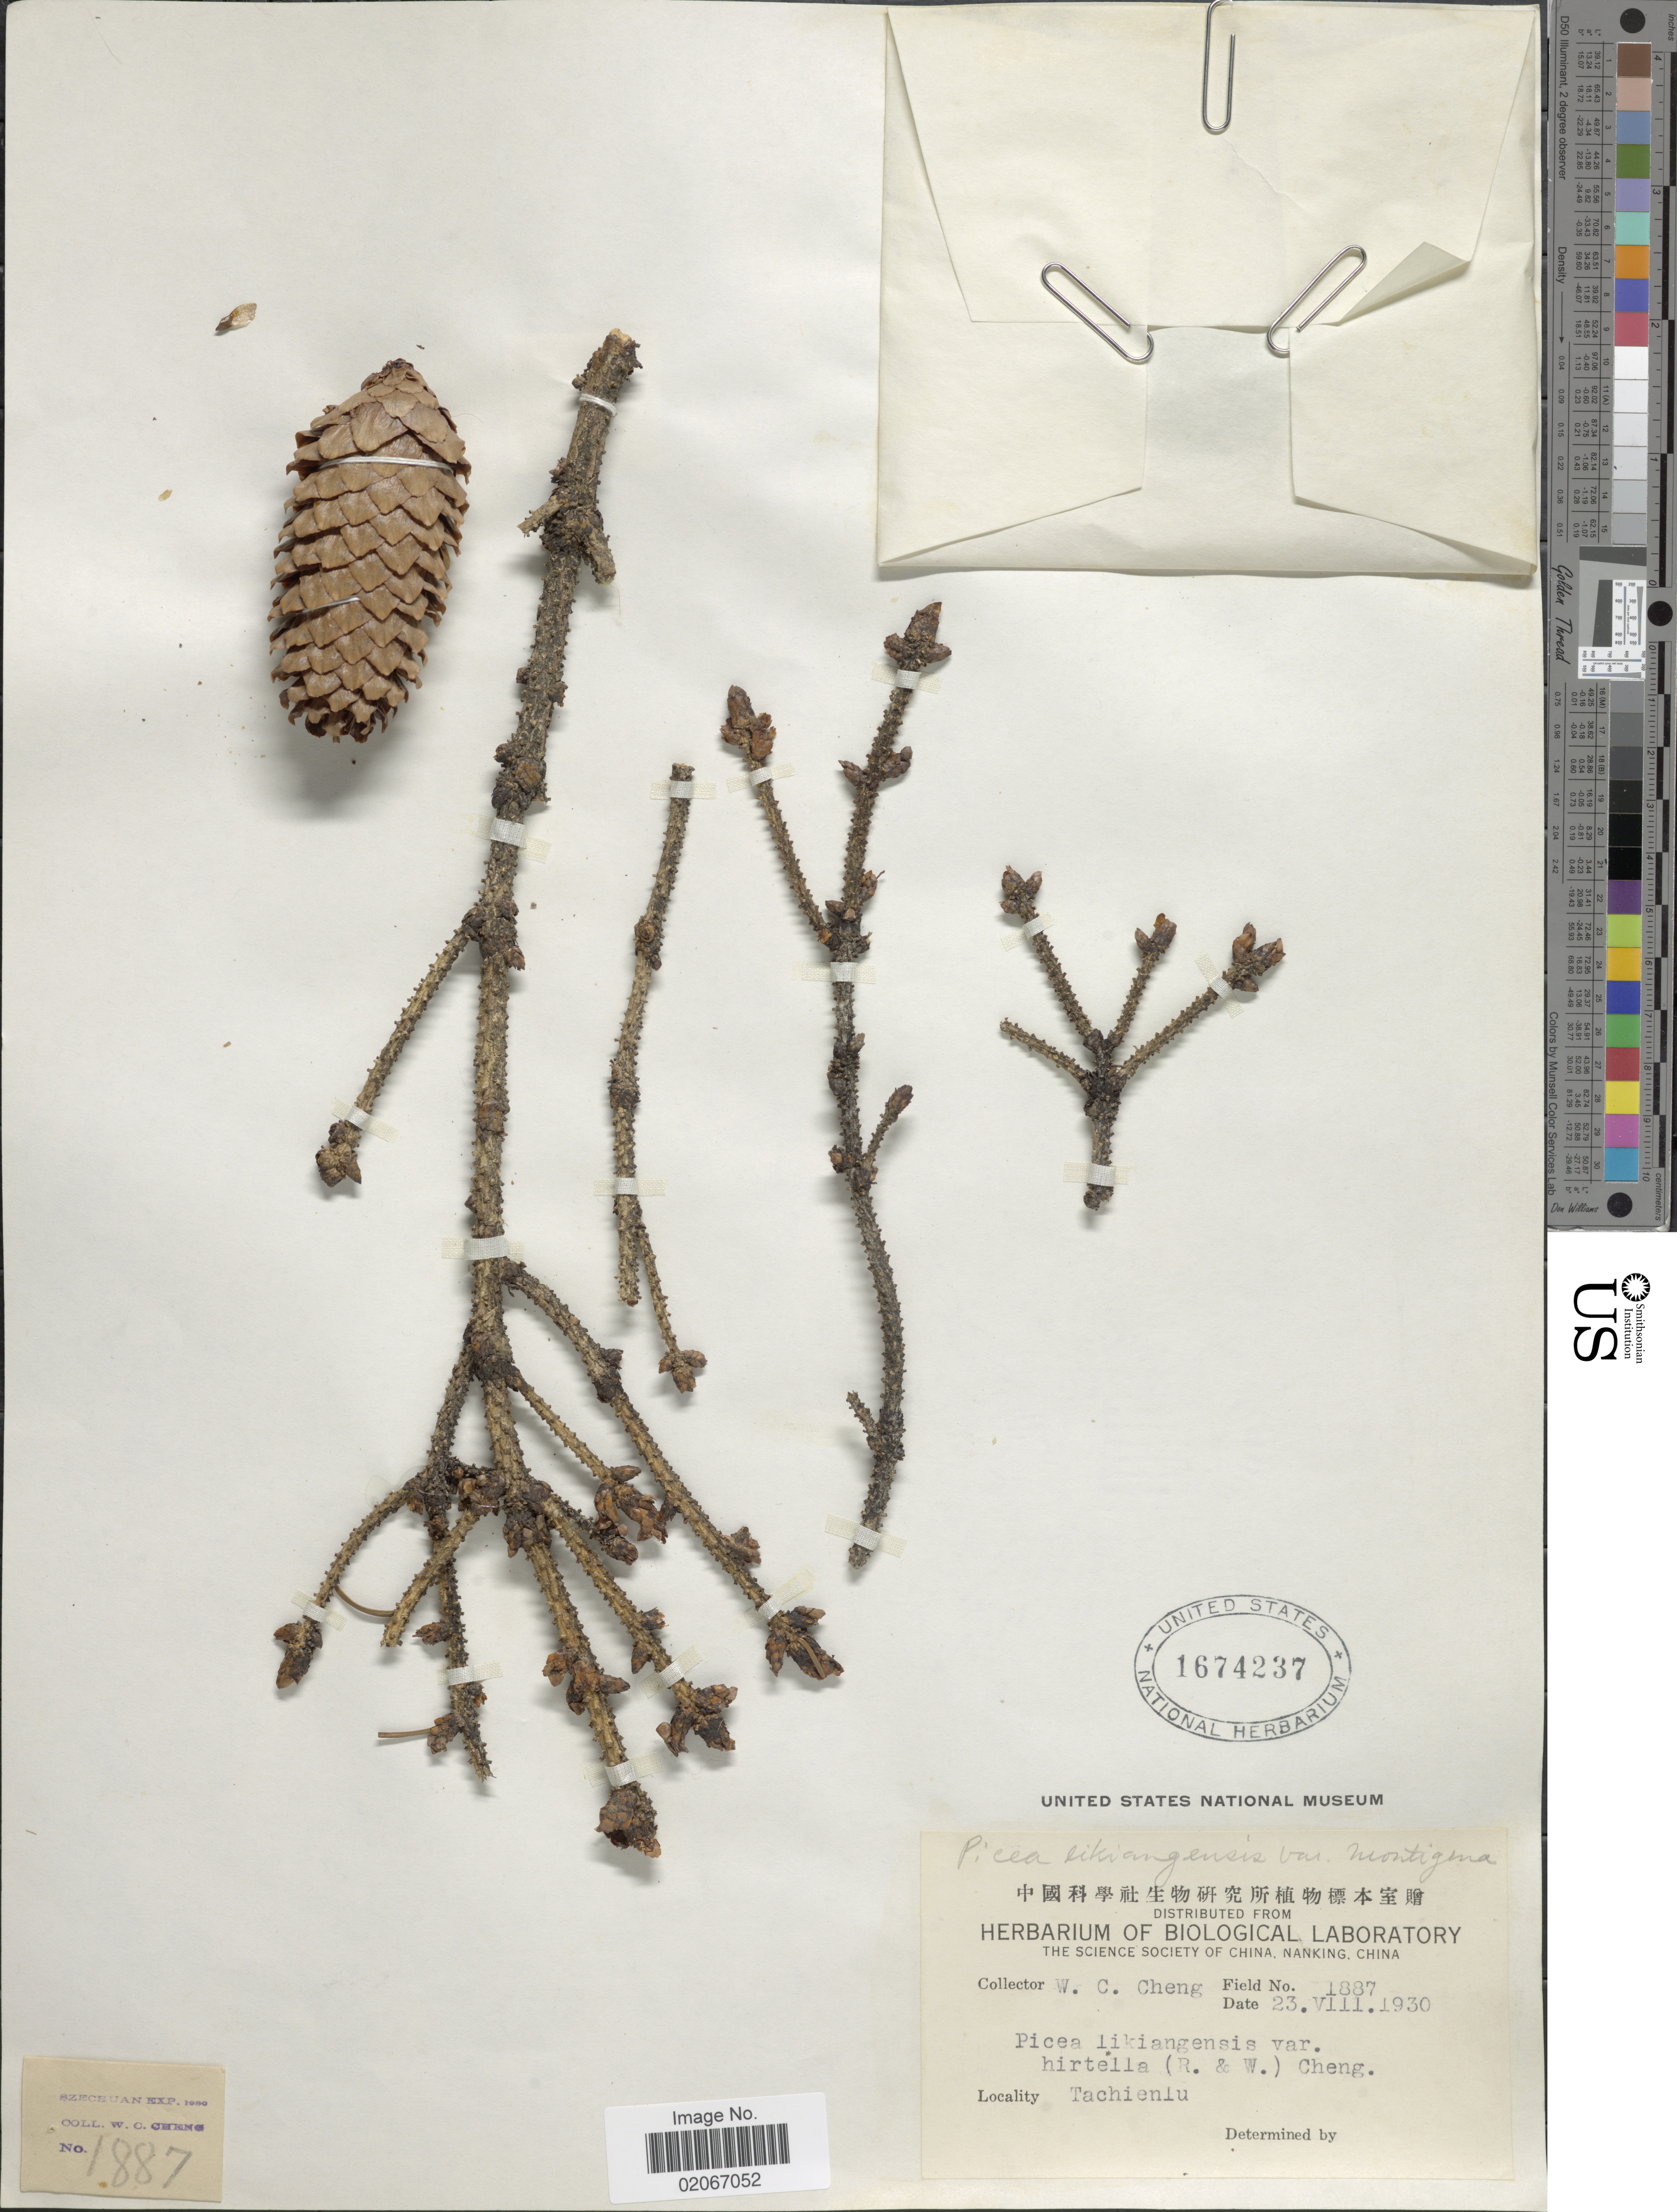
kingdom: Plantae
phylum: Tracheophyta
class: Pinopsida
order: Pinales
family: Pinaceae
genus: Picea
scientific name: Picea likiangensis var. montigena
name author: (Mast.) W.C. Cheng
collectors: W. C. Cheng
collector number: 1887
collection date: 1930-08-23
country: China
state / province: Sichuan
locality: Tachienlu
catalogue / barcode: US 1674237